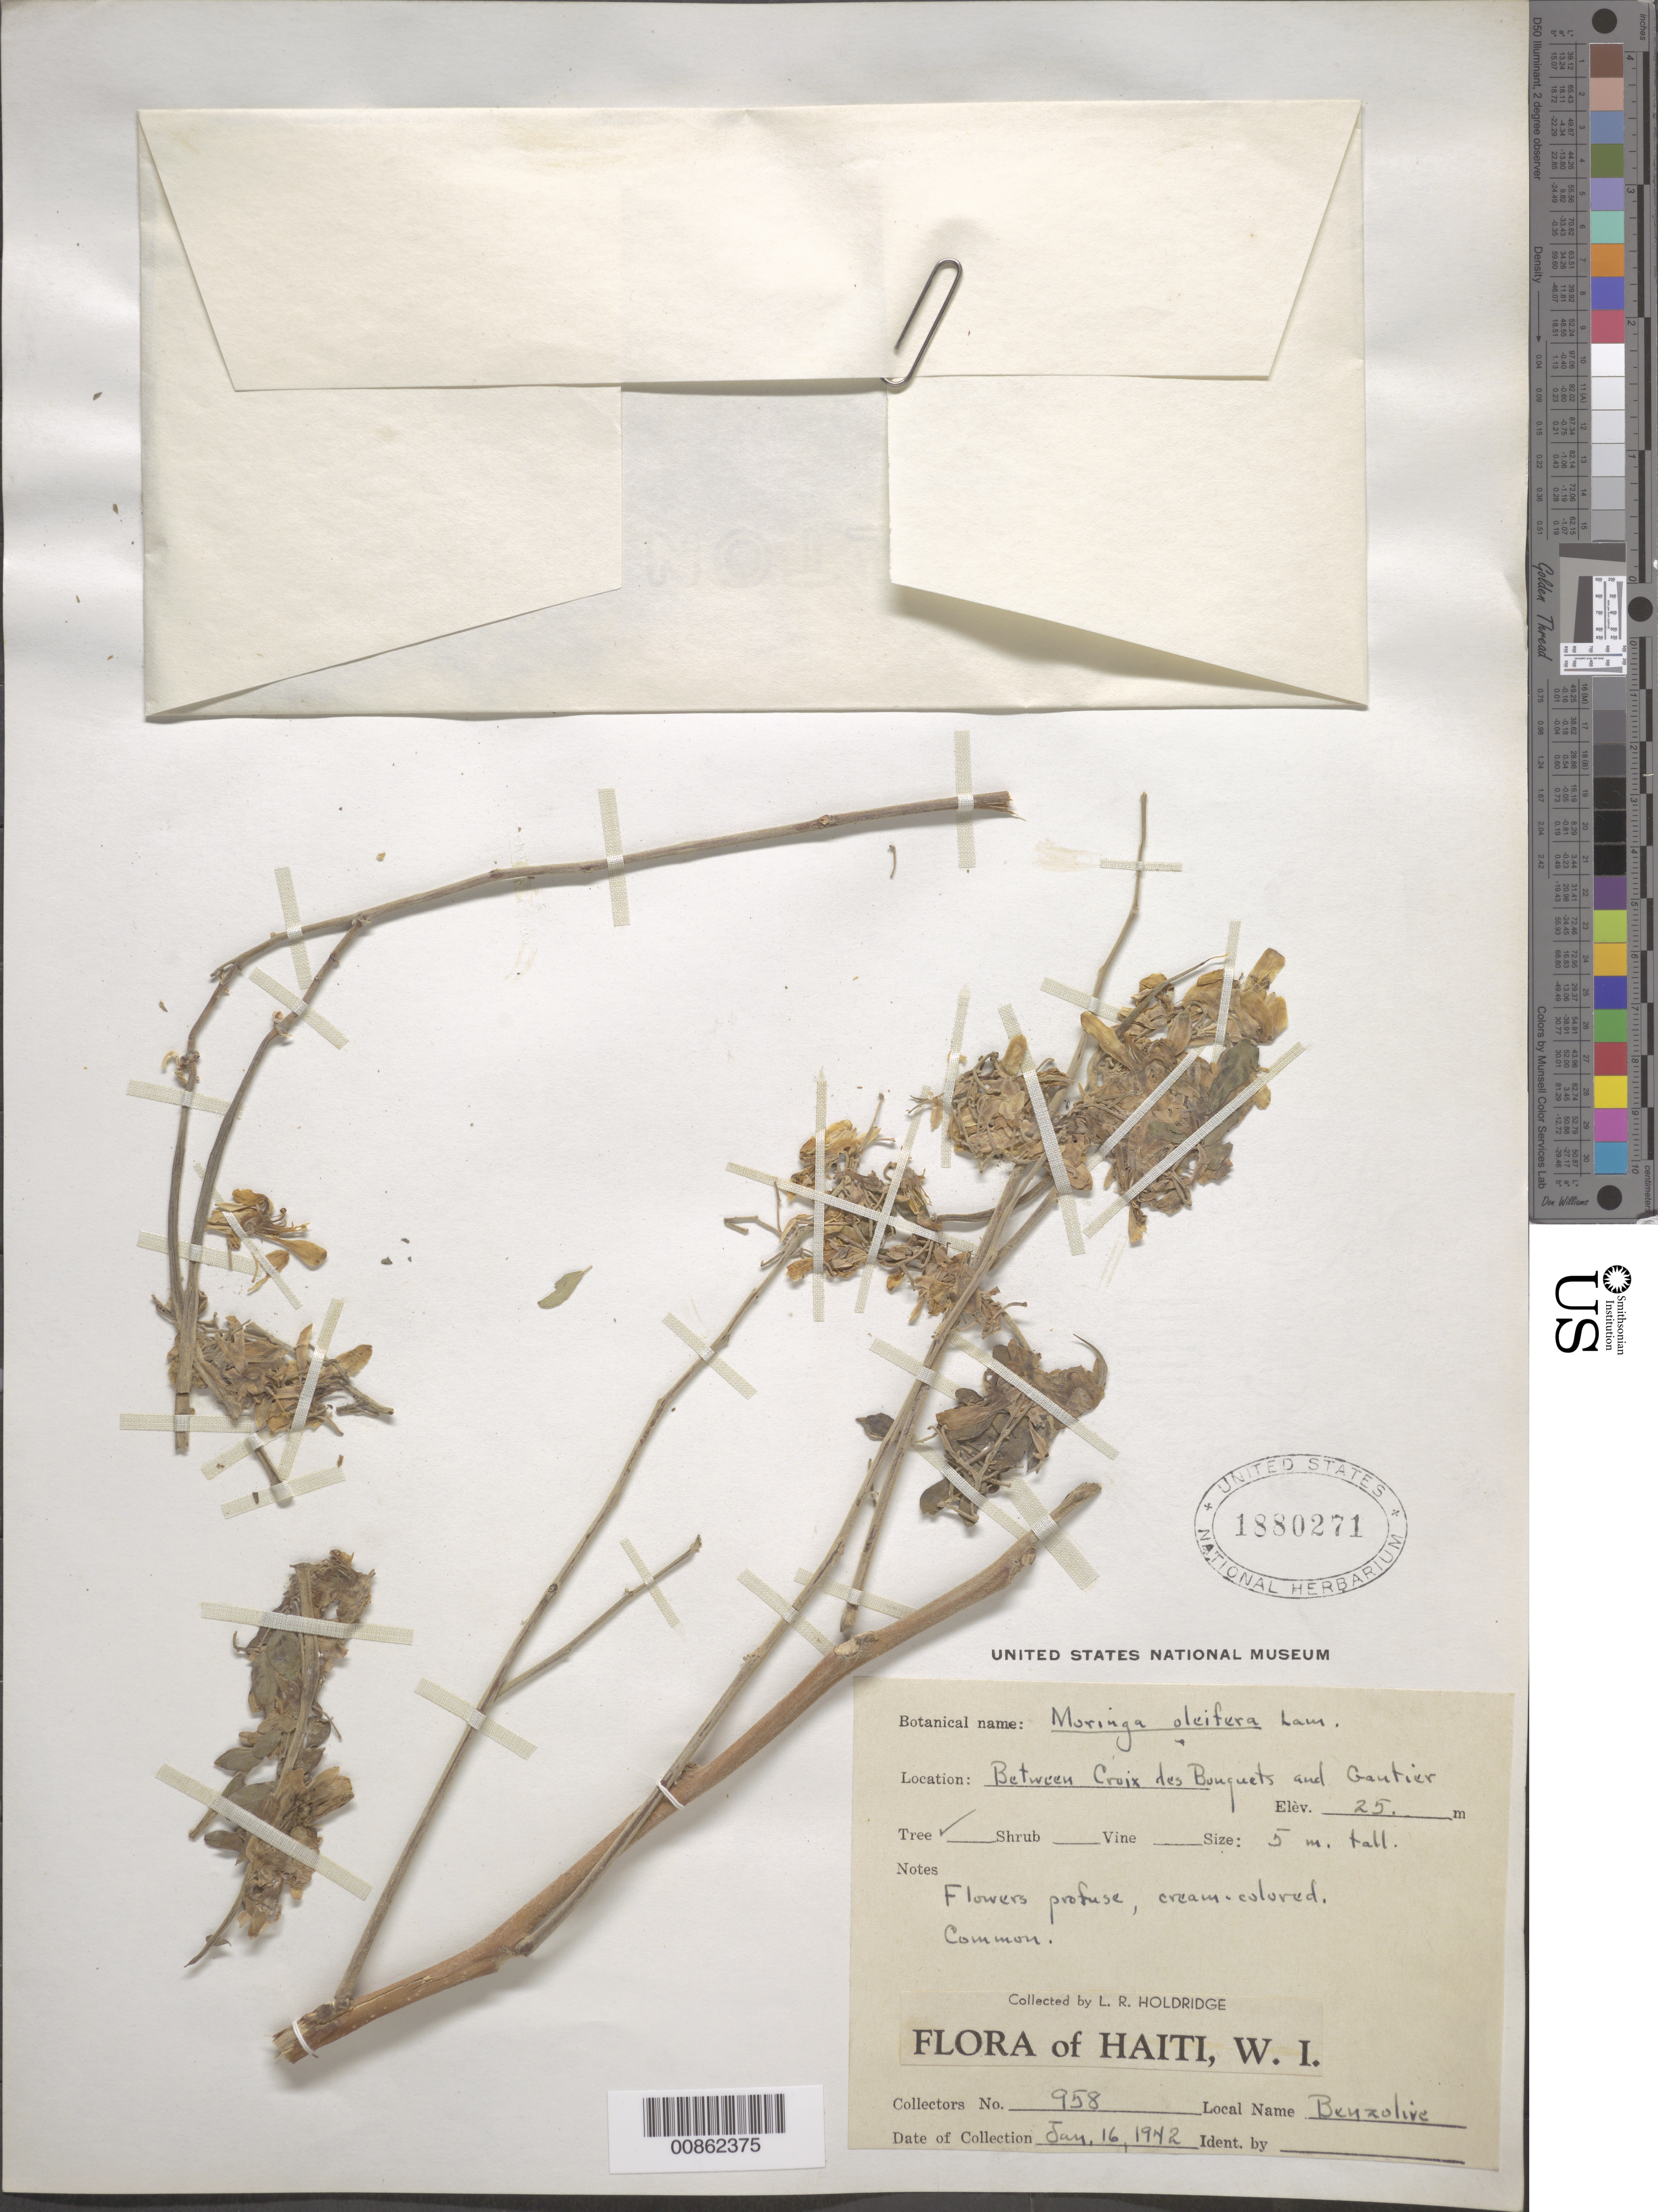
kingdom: Plantae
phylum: Tracheophyta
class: Magnoliopsida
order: Brassicales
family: Moringaceae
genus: Moringa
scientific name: Moringa oleifera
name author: Lam.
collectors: L. Holdridge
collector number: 958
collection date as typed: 16 Jan 1942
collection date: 1942-01-16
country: Haiti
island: Hispaniola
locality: Between Croix des Bouquetes and Gantier.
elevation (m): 25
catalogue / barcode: US 1880271